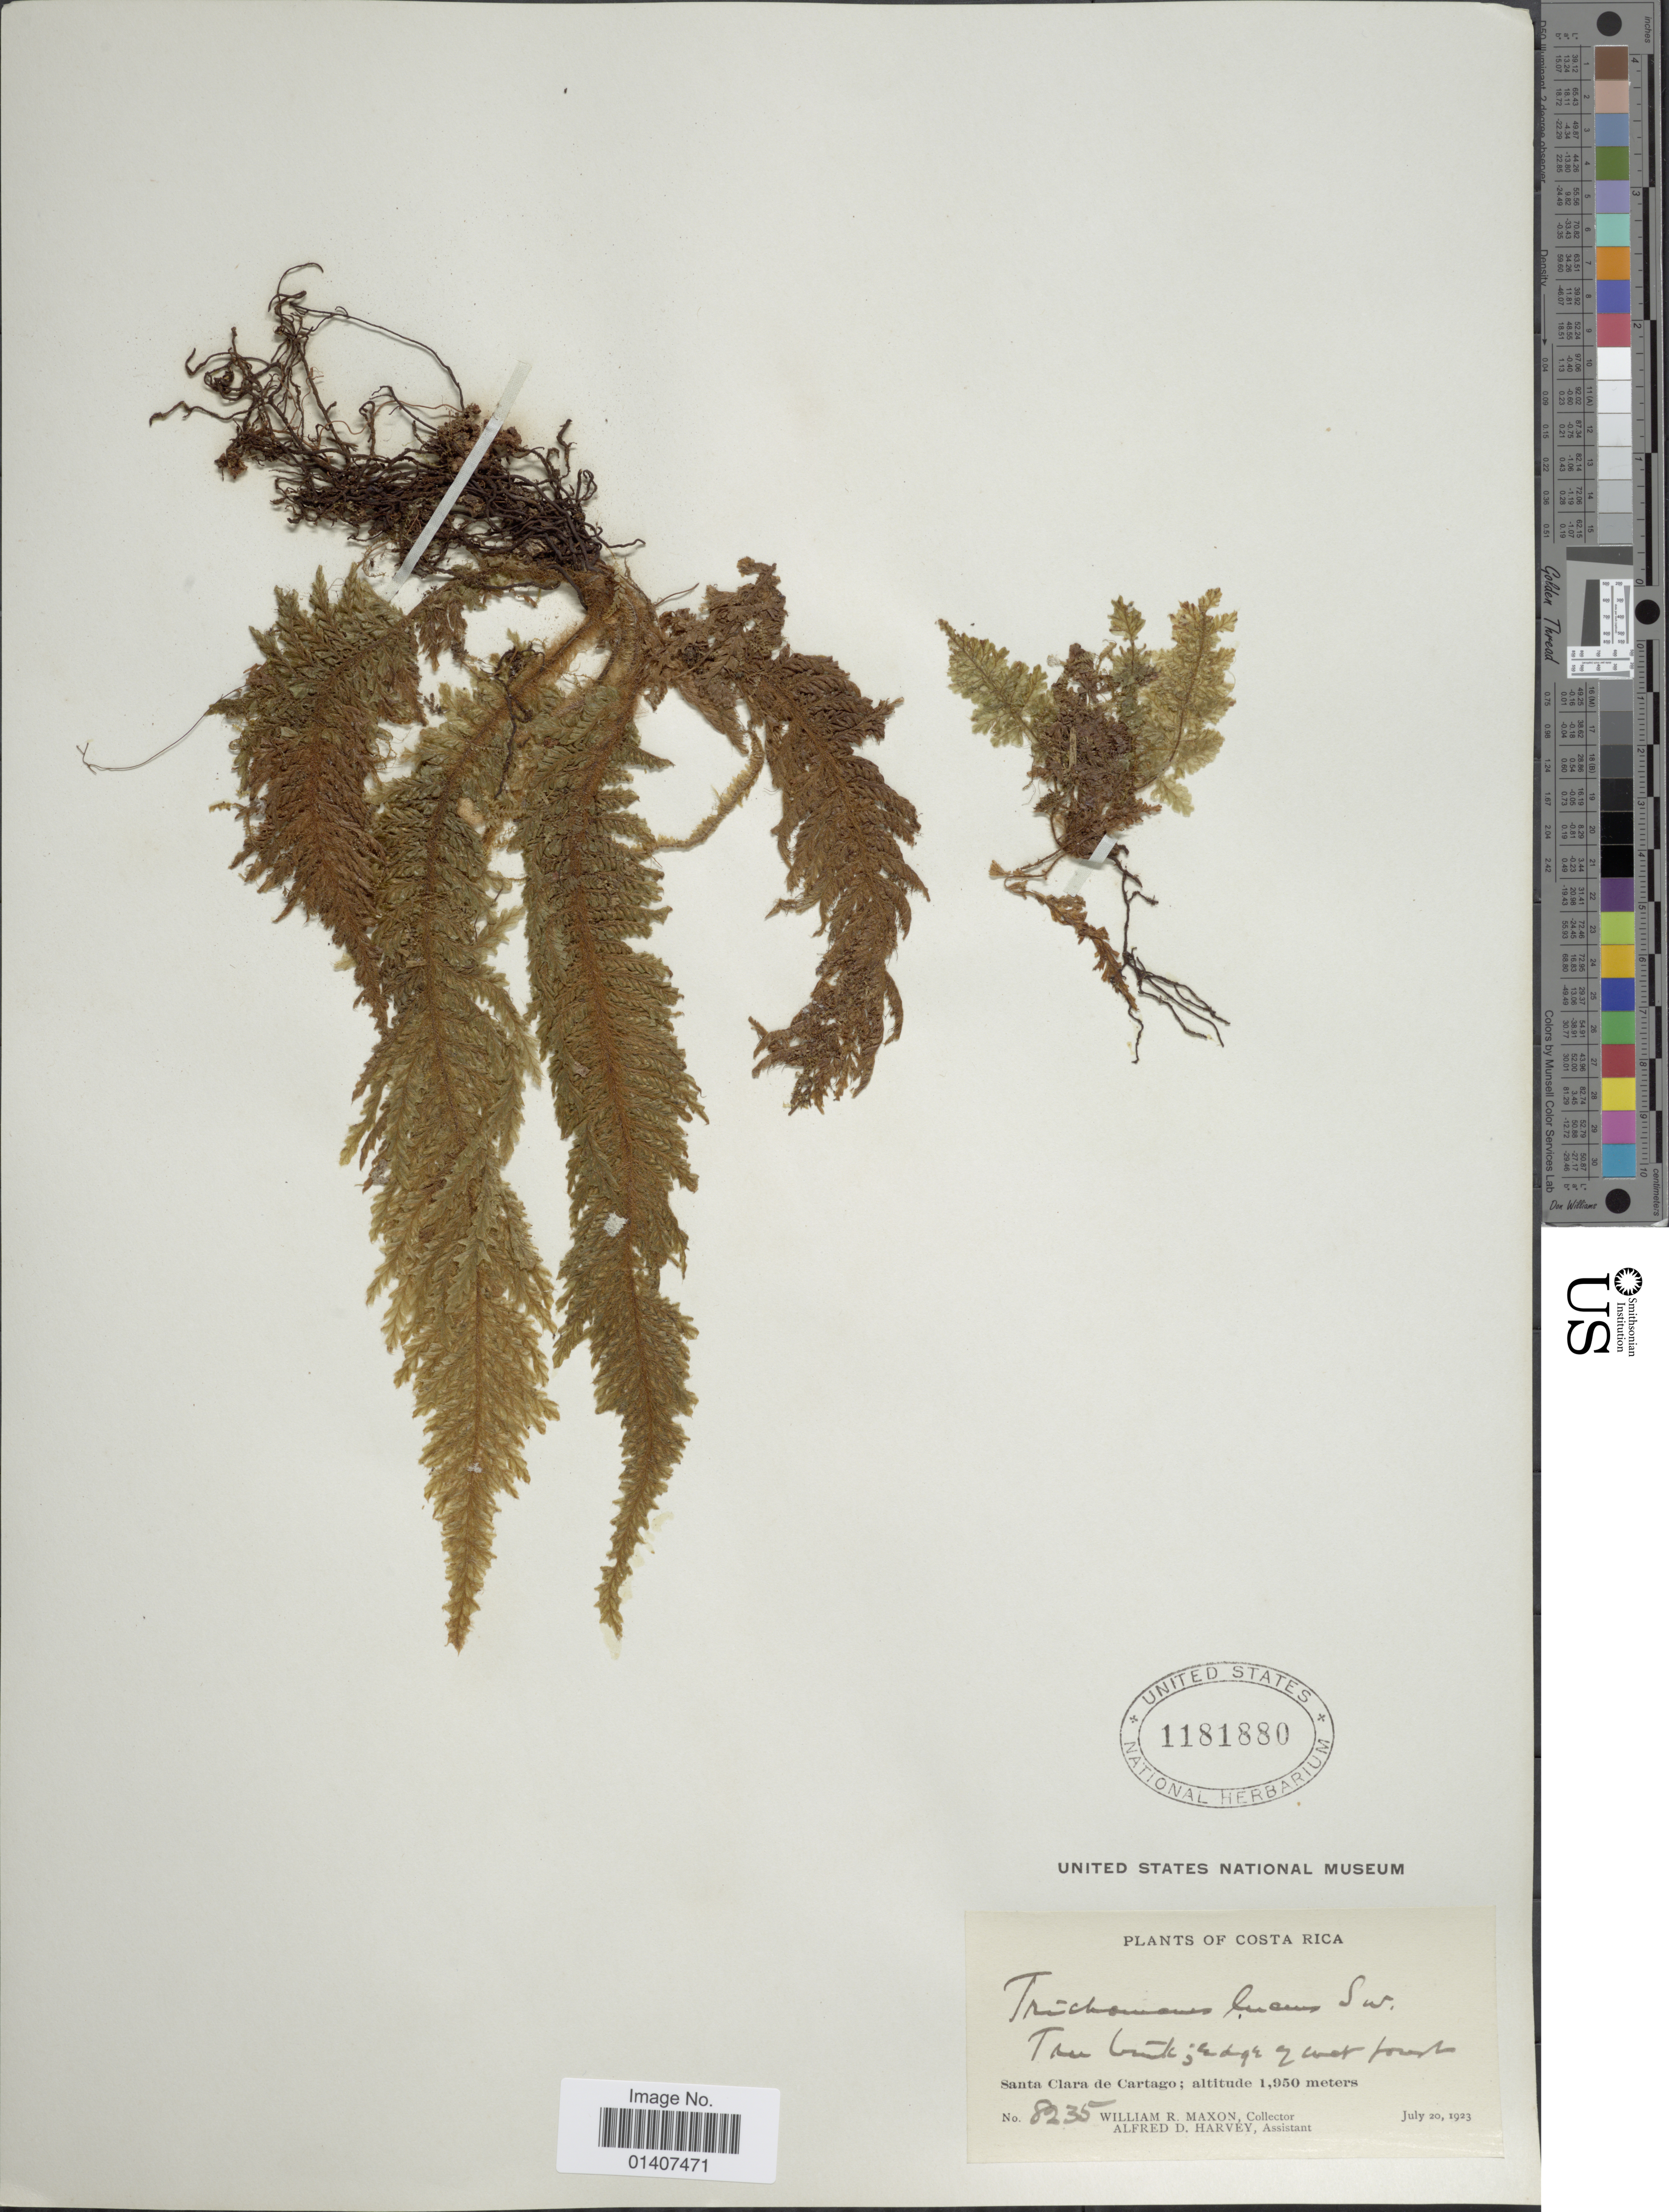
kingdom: Plantae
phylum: Tracheophyta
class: Polypodiopsida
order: Hymenophyllales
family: Hymenophyllaceae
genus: Trichomanes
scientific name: Trichomanes lucens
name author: Sw.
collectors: W. R. Maxon & A. D. Harvey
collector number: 8235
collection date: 1923-07-20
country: Costa Rica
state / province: Cartago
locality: Santa Clara de Cartago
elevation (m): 1950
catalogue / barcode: US 1181880